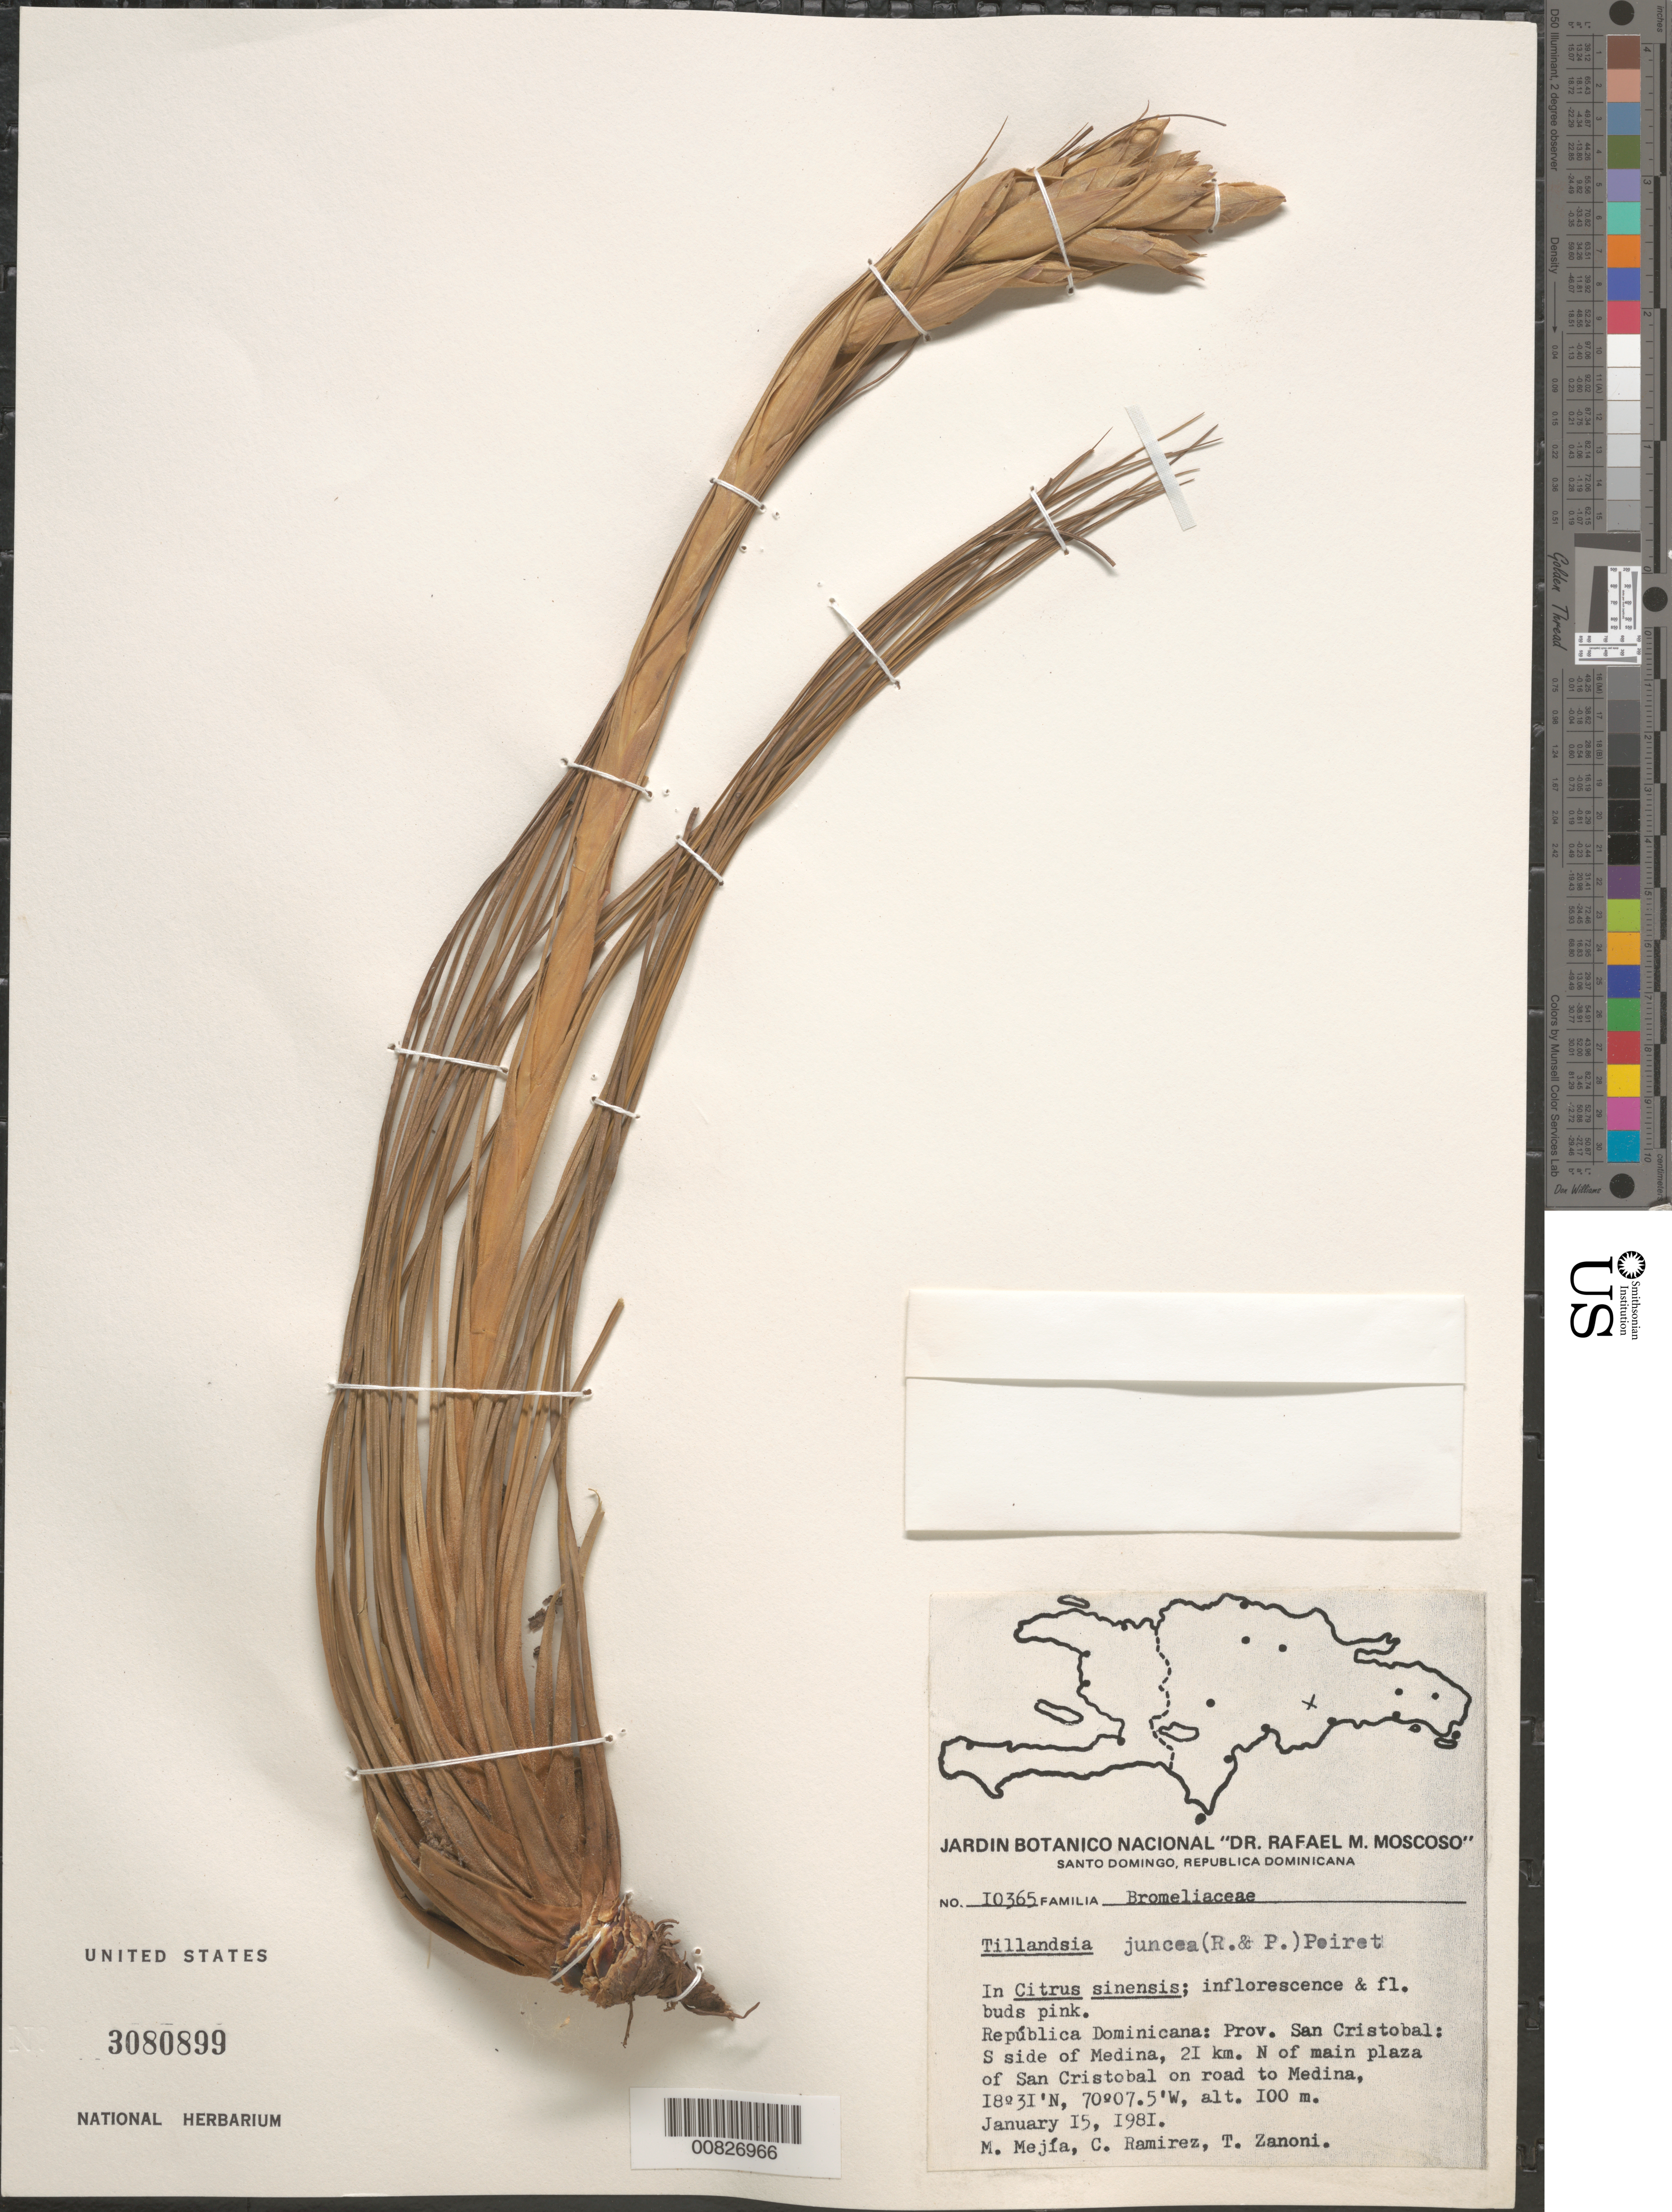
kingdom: Plantae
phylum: Tracheophyta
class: Liliopsida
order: Poales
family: Bromeliaceae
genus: Tillandsia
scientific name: Tillandsia juncea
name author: (Ruiz & Pav.) Poir.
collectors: M. Mejia, C. Ramirez & T. A. Zanoni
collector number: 10365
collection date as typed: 15 Jan 1981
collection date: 1981-01-15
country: Dominican Republic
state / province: San Cristóbal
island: Hispaniola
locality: S side of Medina, 21 km. N of main plaza of San Cristóbal on road to Medina.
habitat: In Citrus sinensis.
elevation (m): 100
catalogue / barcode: US 3080899